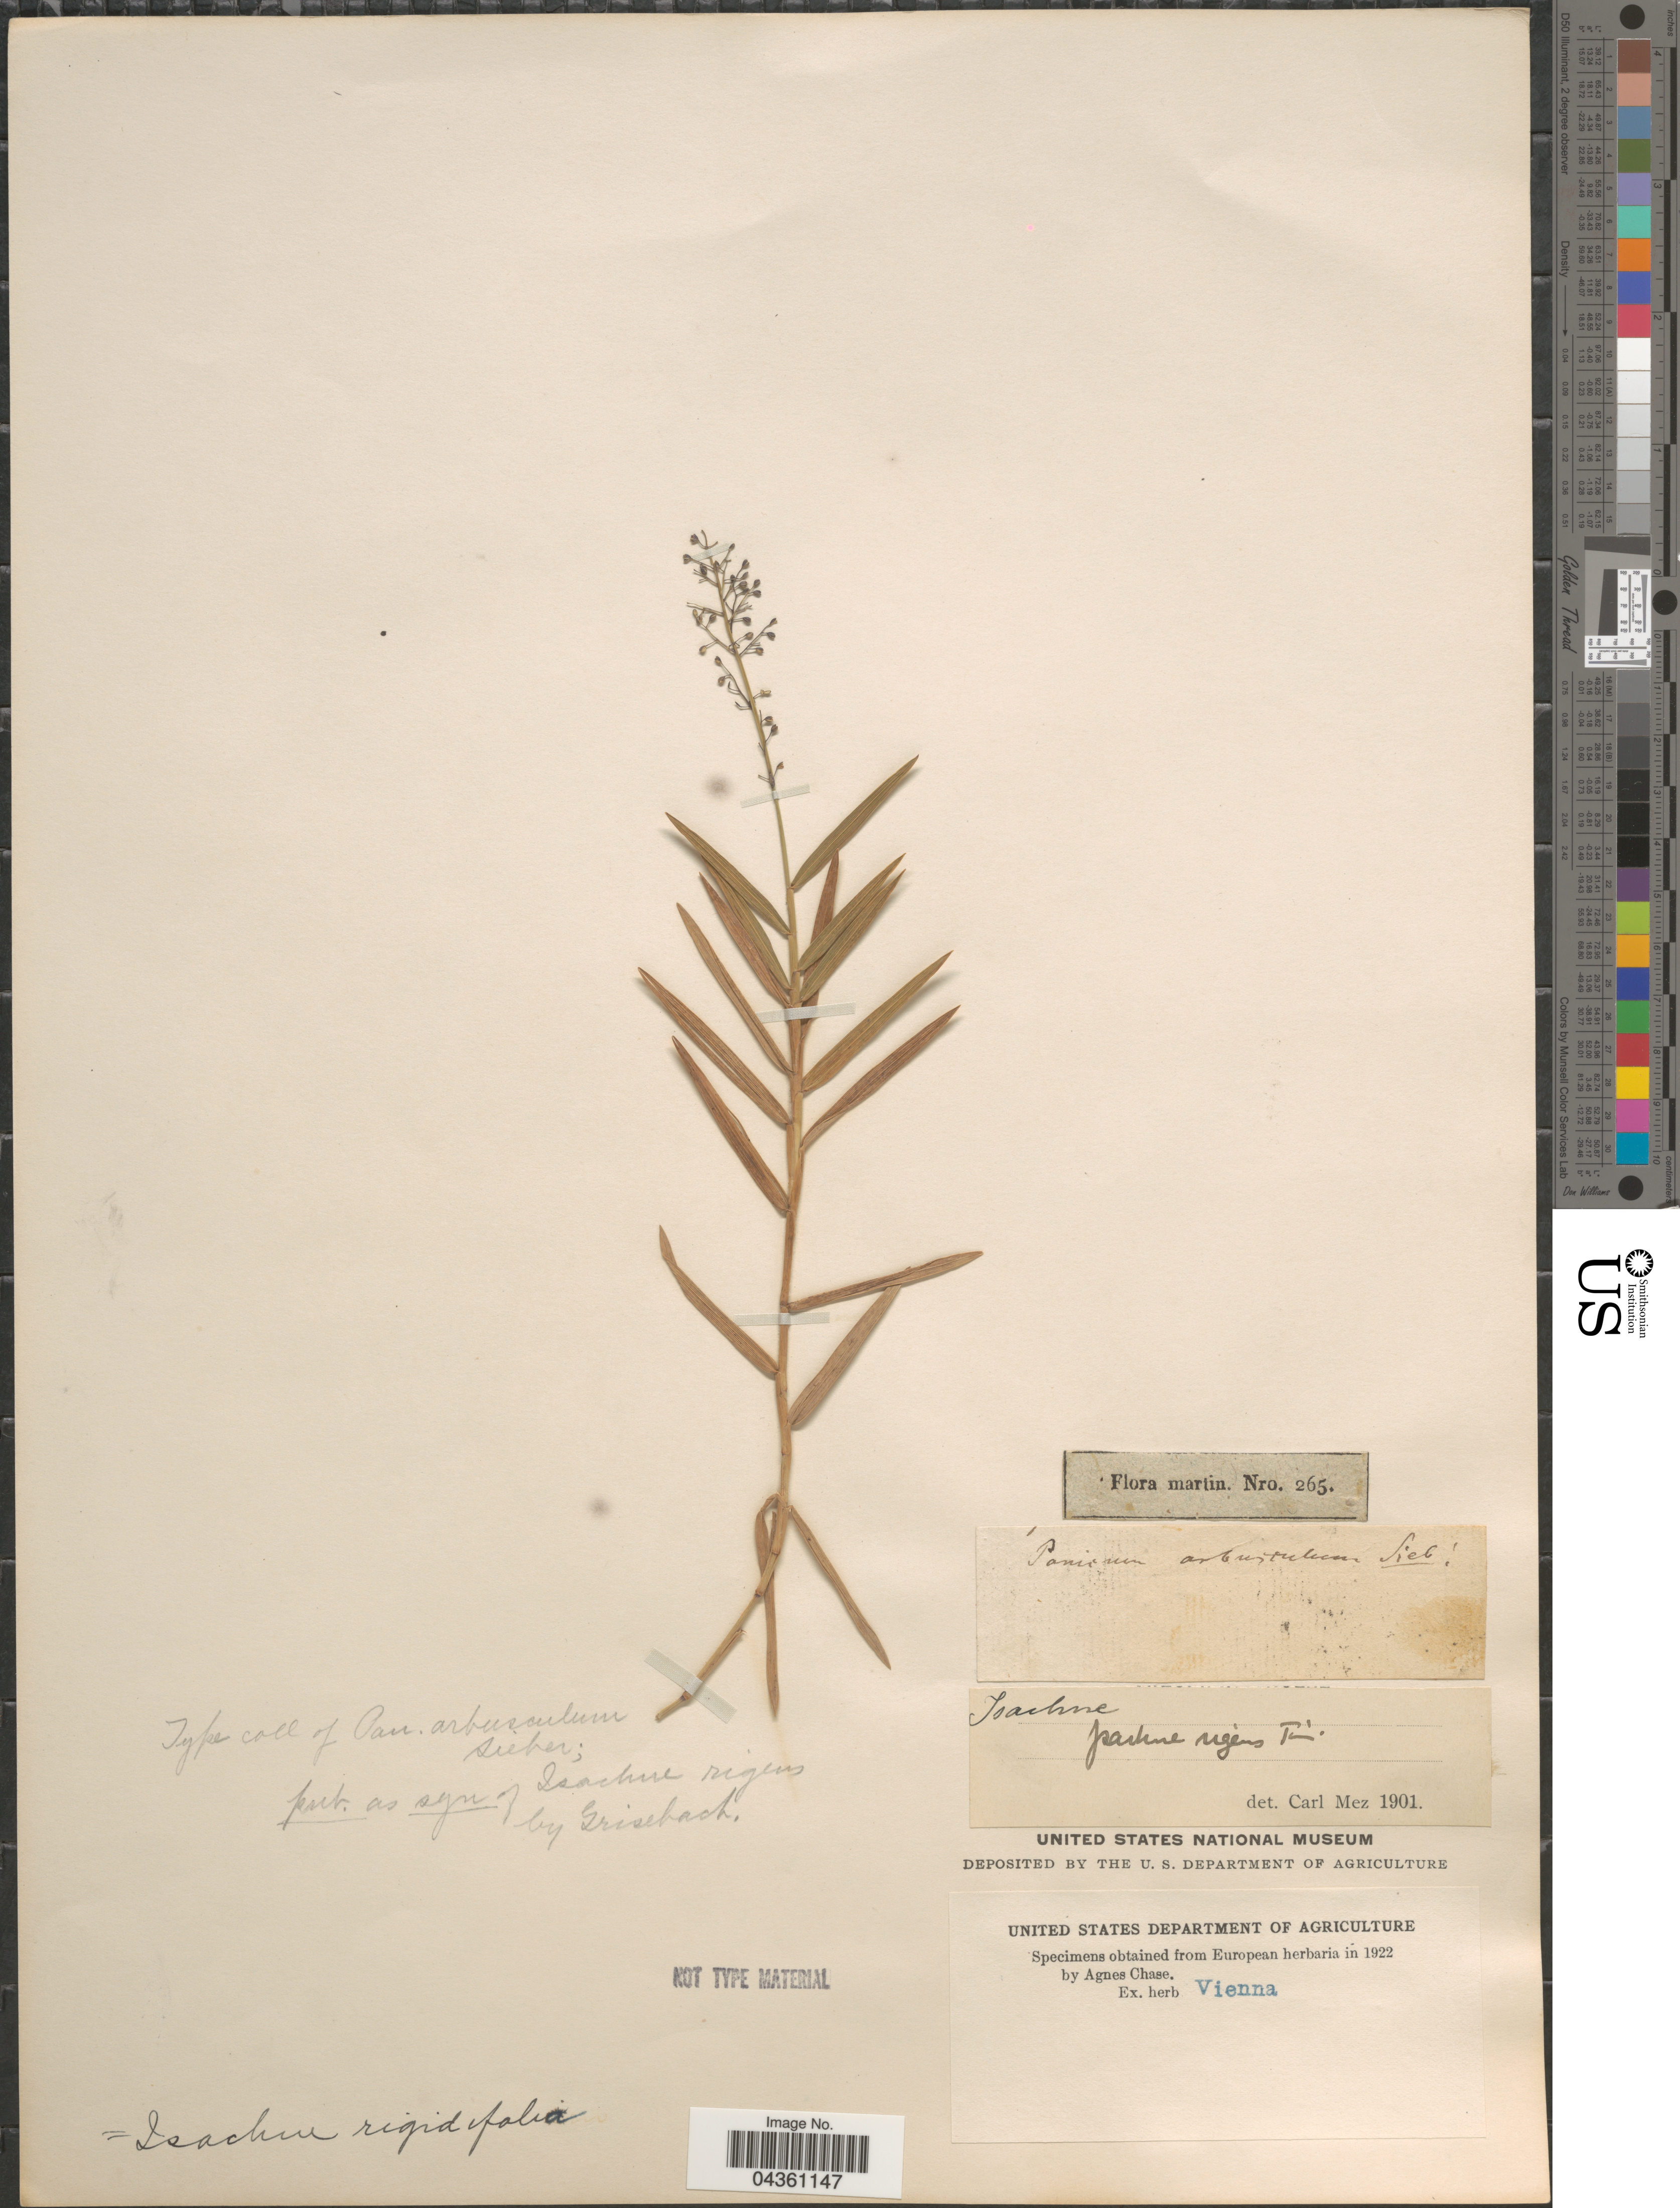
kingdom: Plantae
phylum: Tracheophyta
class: Liliopsida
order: Poales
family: Poaceae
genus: Isachne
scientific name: Isachne rigidifolia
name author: (Poir.) Urb.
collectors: Martin, --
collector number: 265